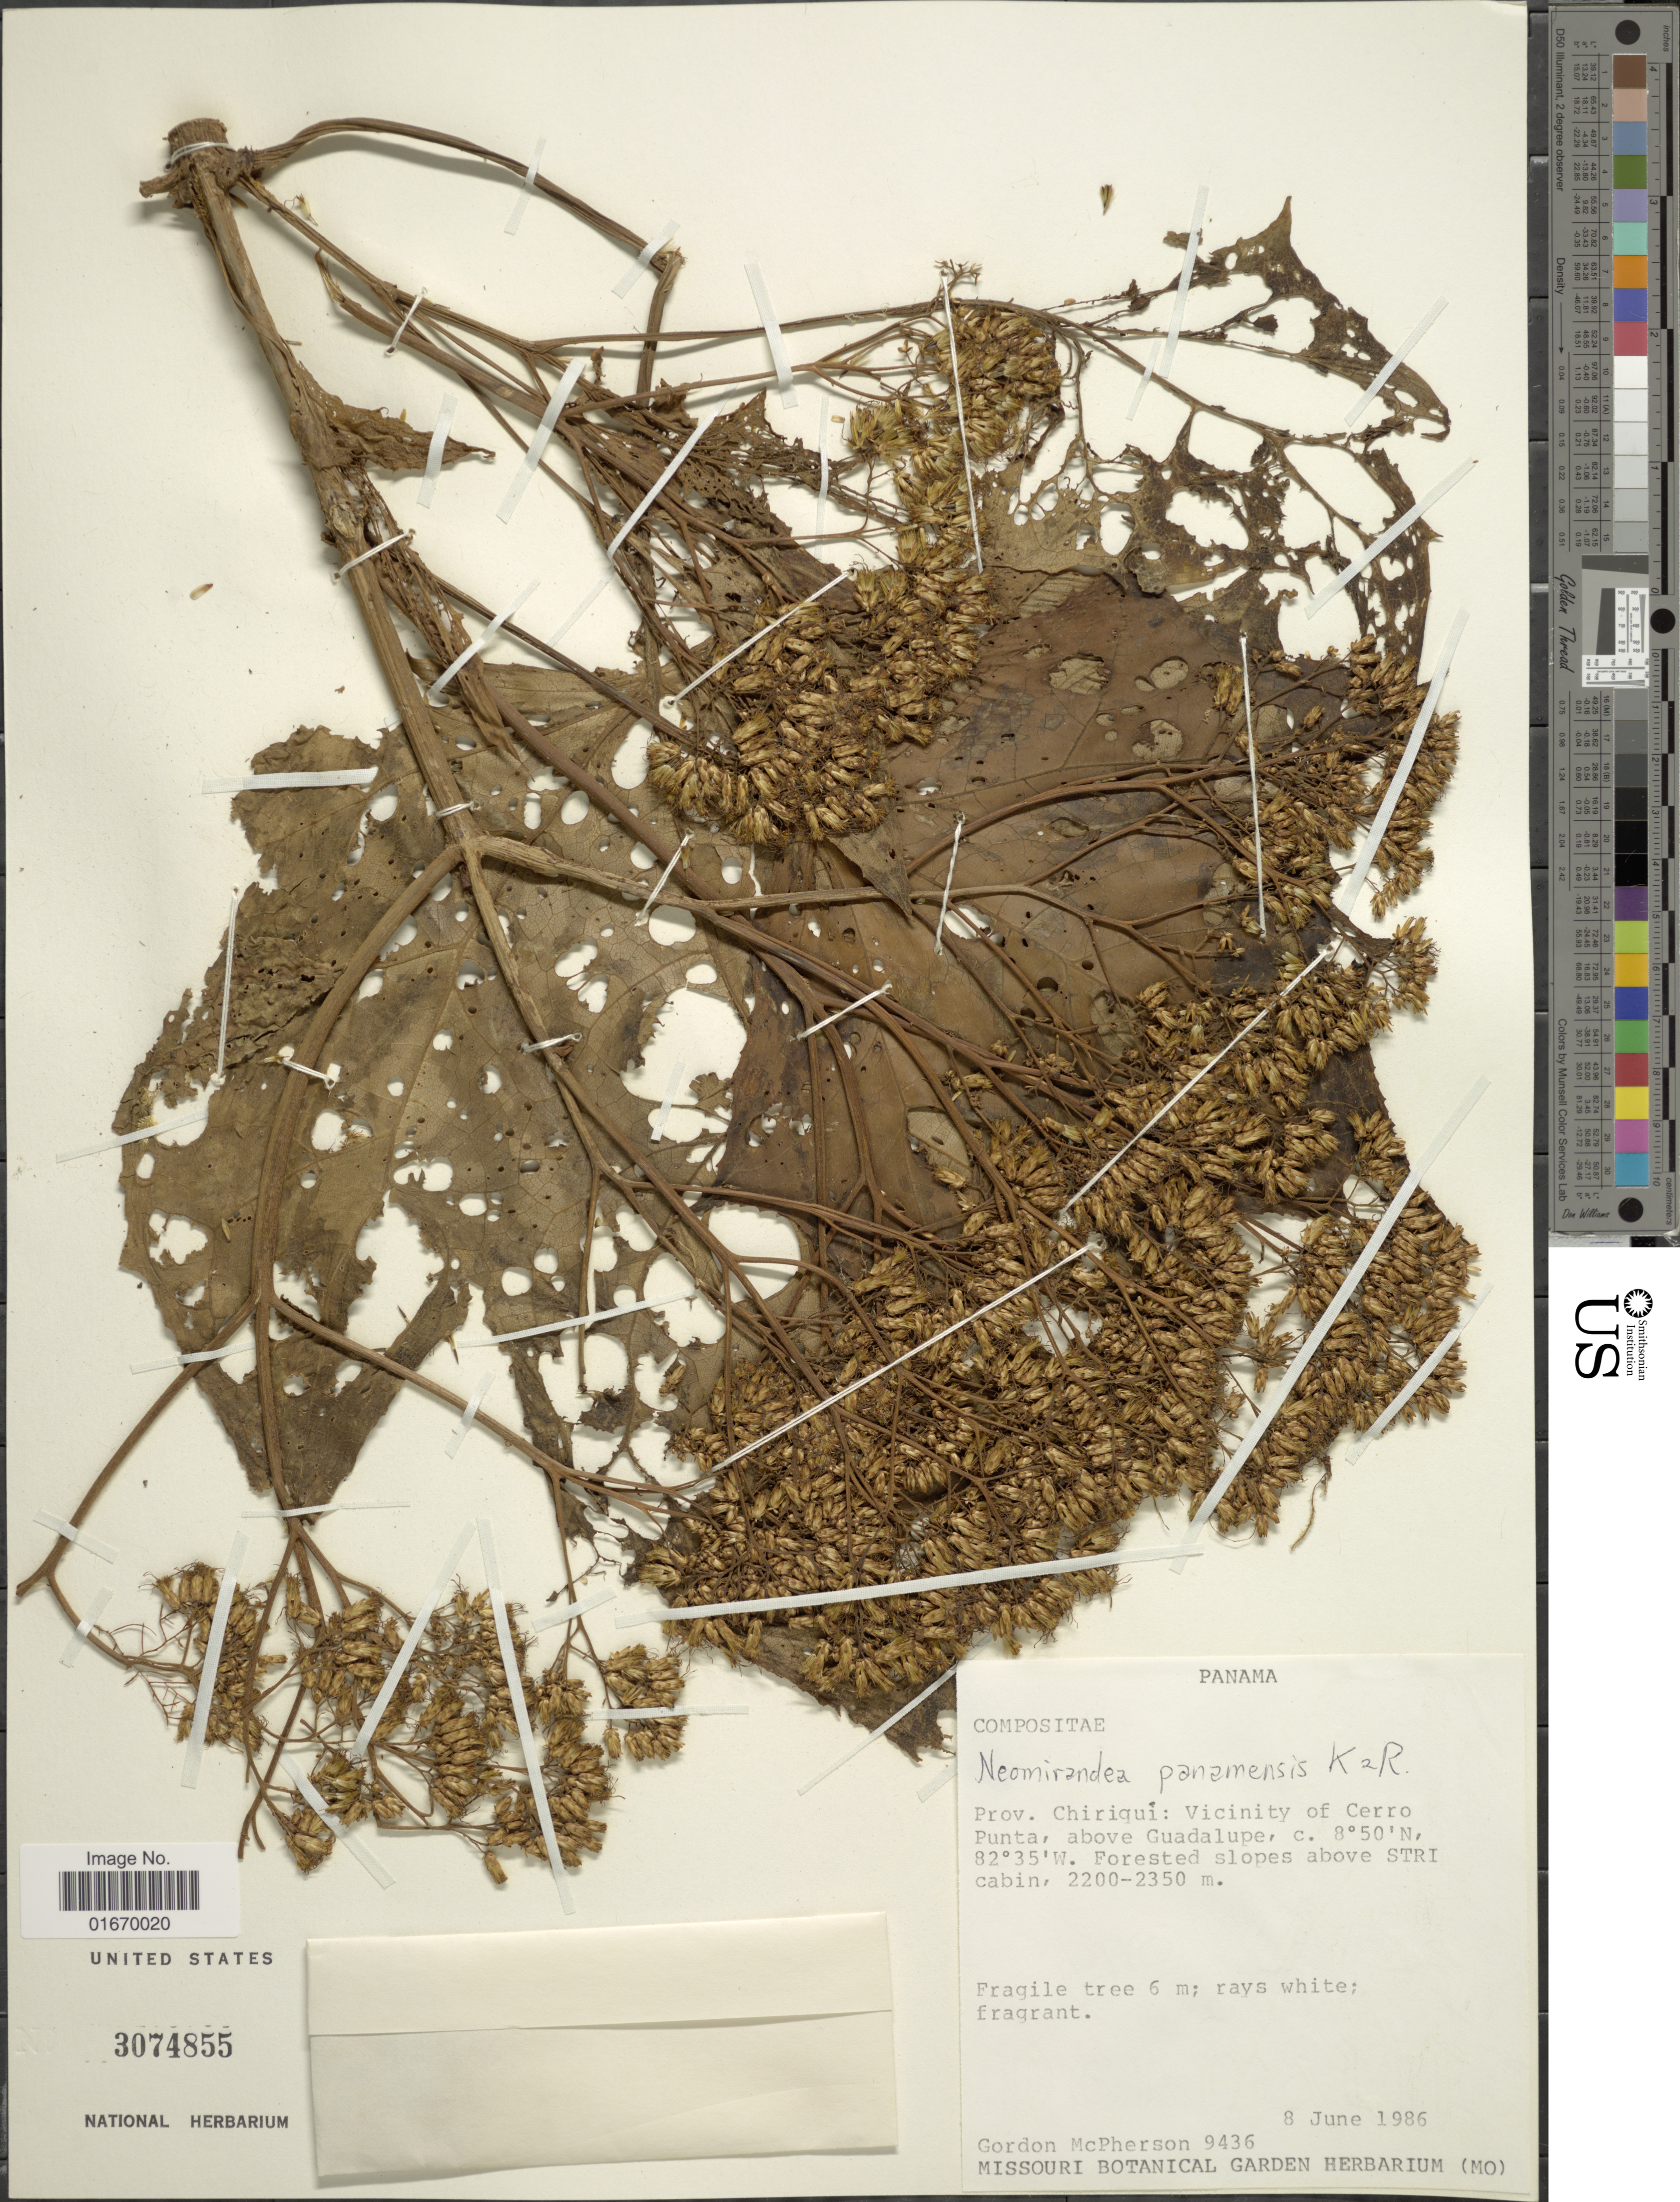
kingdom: Plantae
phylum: Tracheophyta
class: Magnoliopsida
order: Asterales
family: Asteraceae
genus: Neomirandea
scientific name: Neomirandea panamensis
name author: R.M. King & H. Rob.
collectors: G. D. McPherson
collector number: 9436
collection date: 1986-06-08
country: Panama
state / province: Chiriqui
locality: Vicinity of Cerro Punta, above Guadalupe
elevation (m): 2200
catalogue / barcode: US 3074855